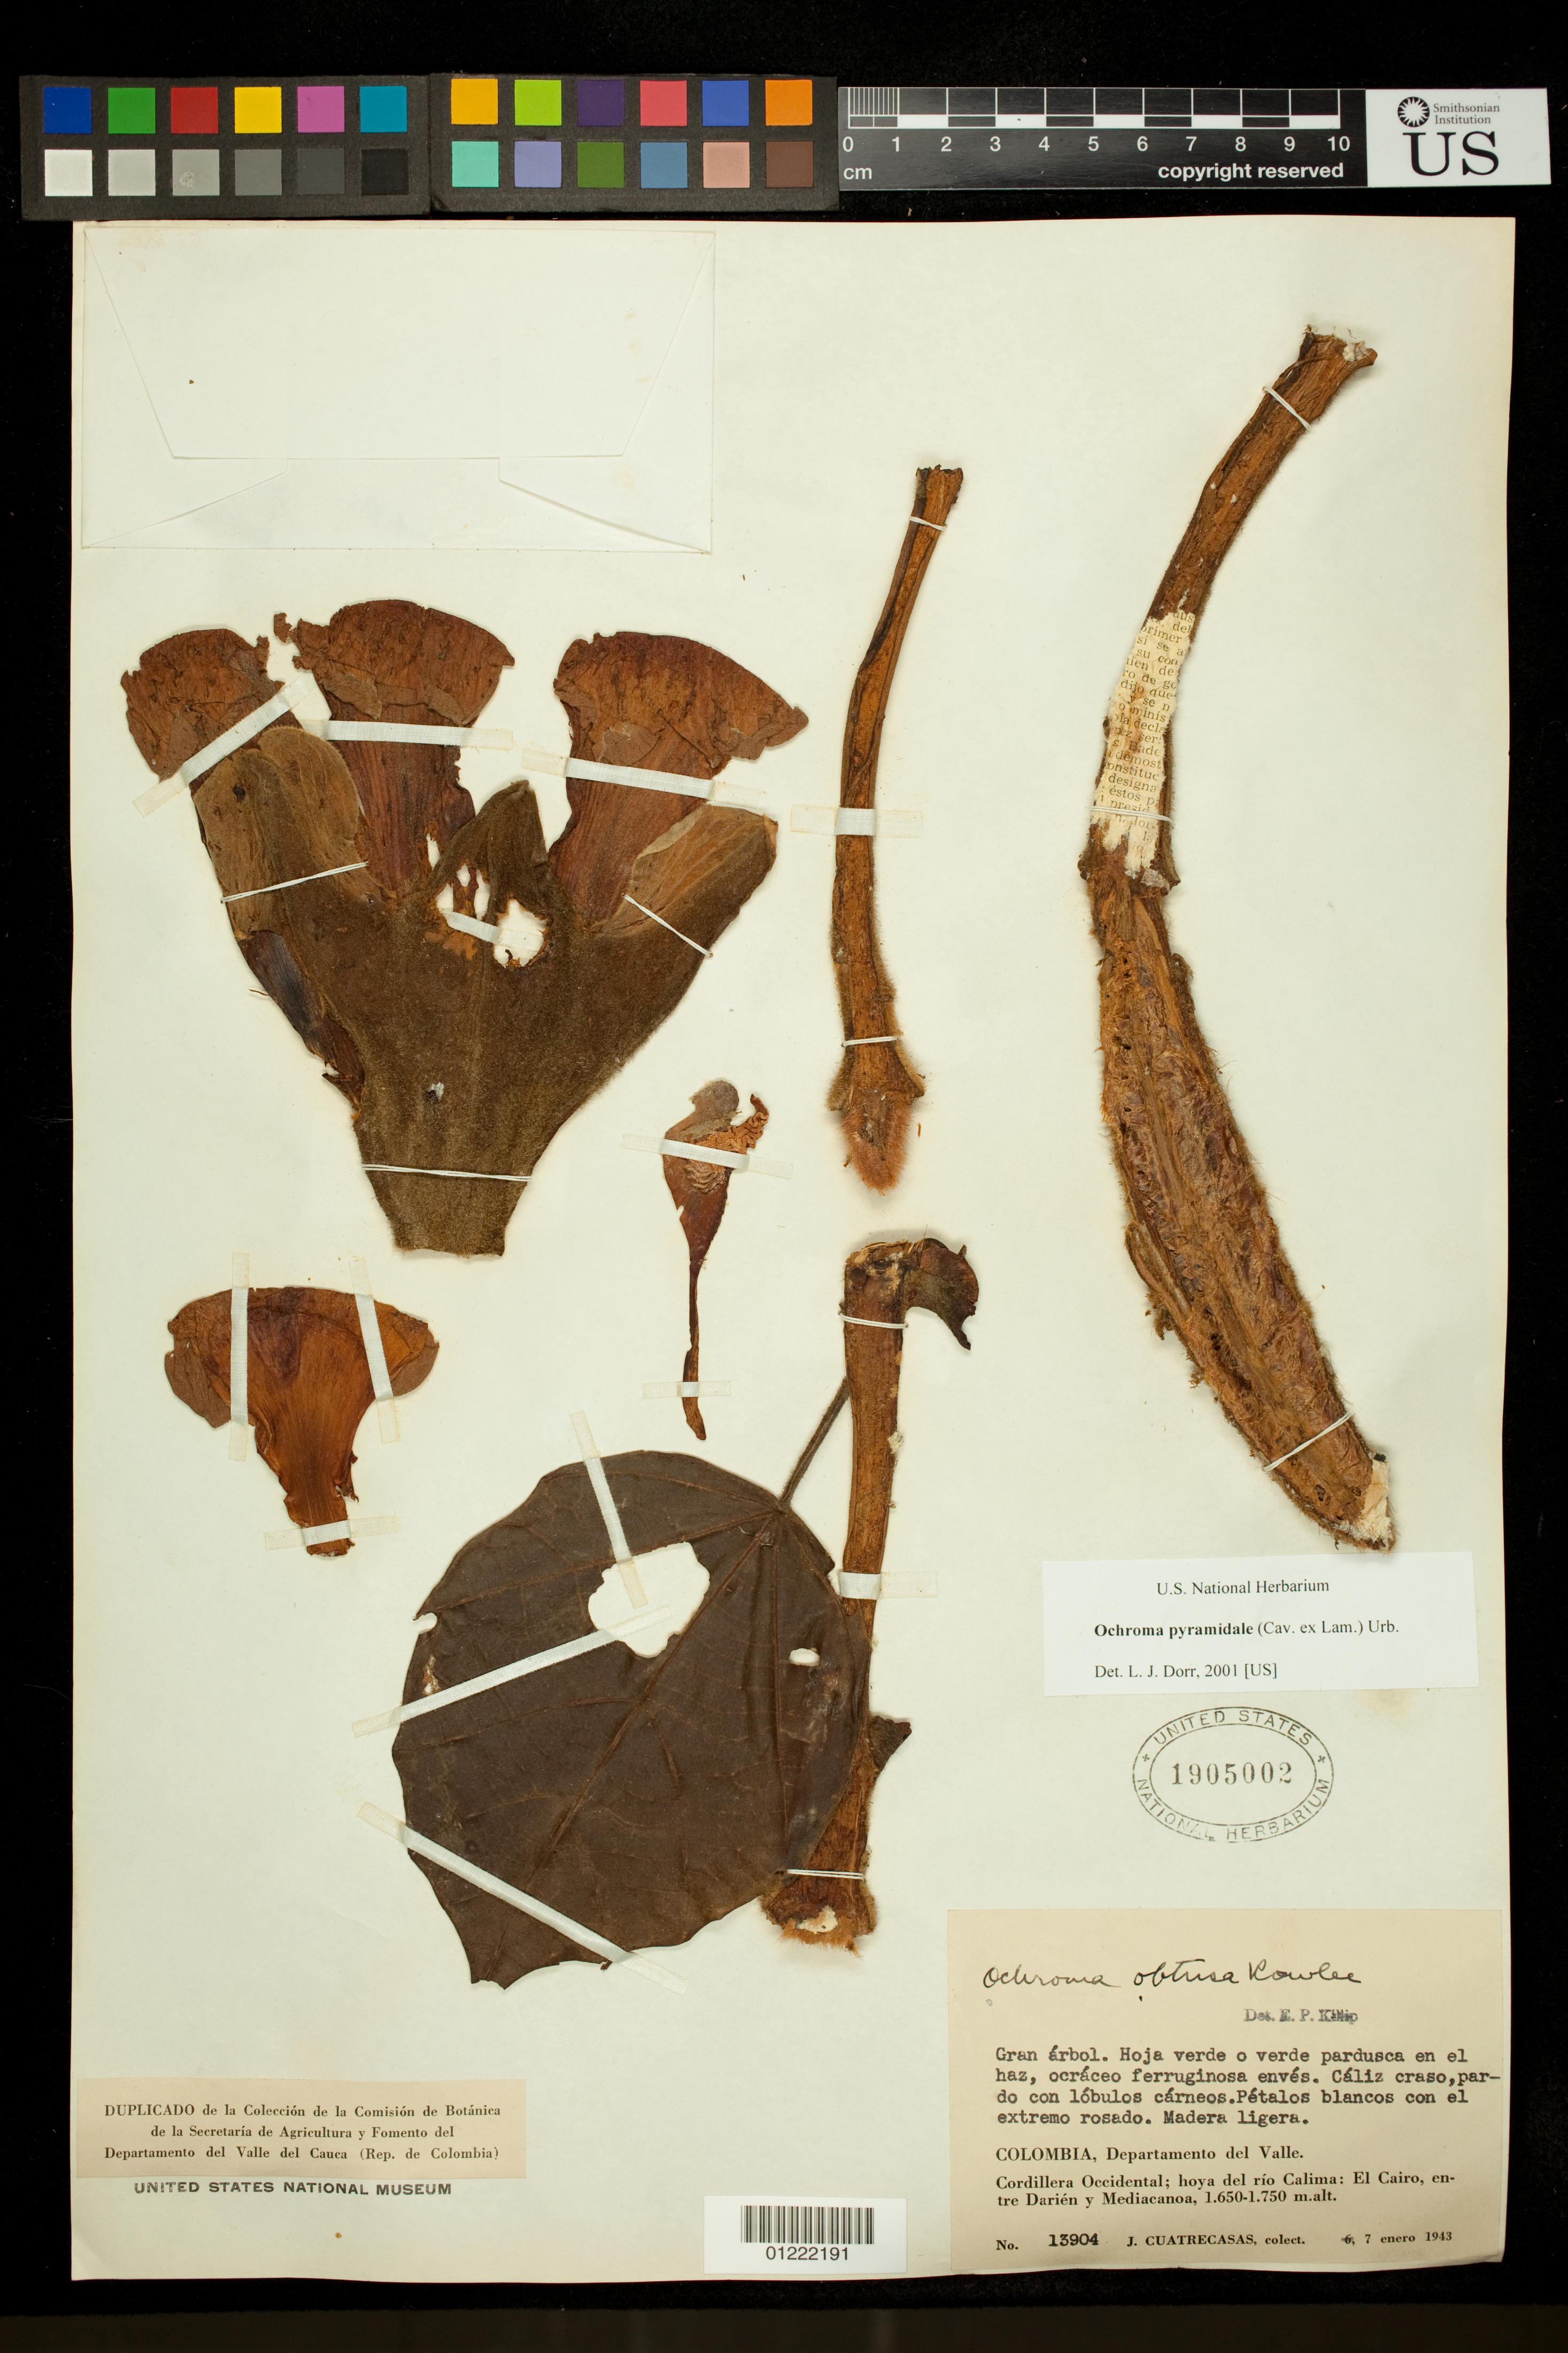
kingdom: Plantae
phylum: Tracheophyta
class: Magnoliopsida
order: Malvales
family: Malvaceae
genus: Ochroma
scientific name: Ochroma pyramidale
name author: (Cav. ex Lam.) Urb.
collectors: J. Cuatrecasas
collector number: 13904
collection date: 1943-01-07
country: Colombia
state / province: Valle del Cauca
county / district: El Cairo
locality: Cordillera Occidental: hoya del rio Calima, El Cairo, between Darien and Mediacanoa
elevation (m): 1650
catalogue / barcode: US 1905002